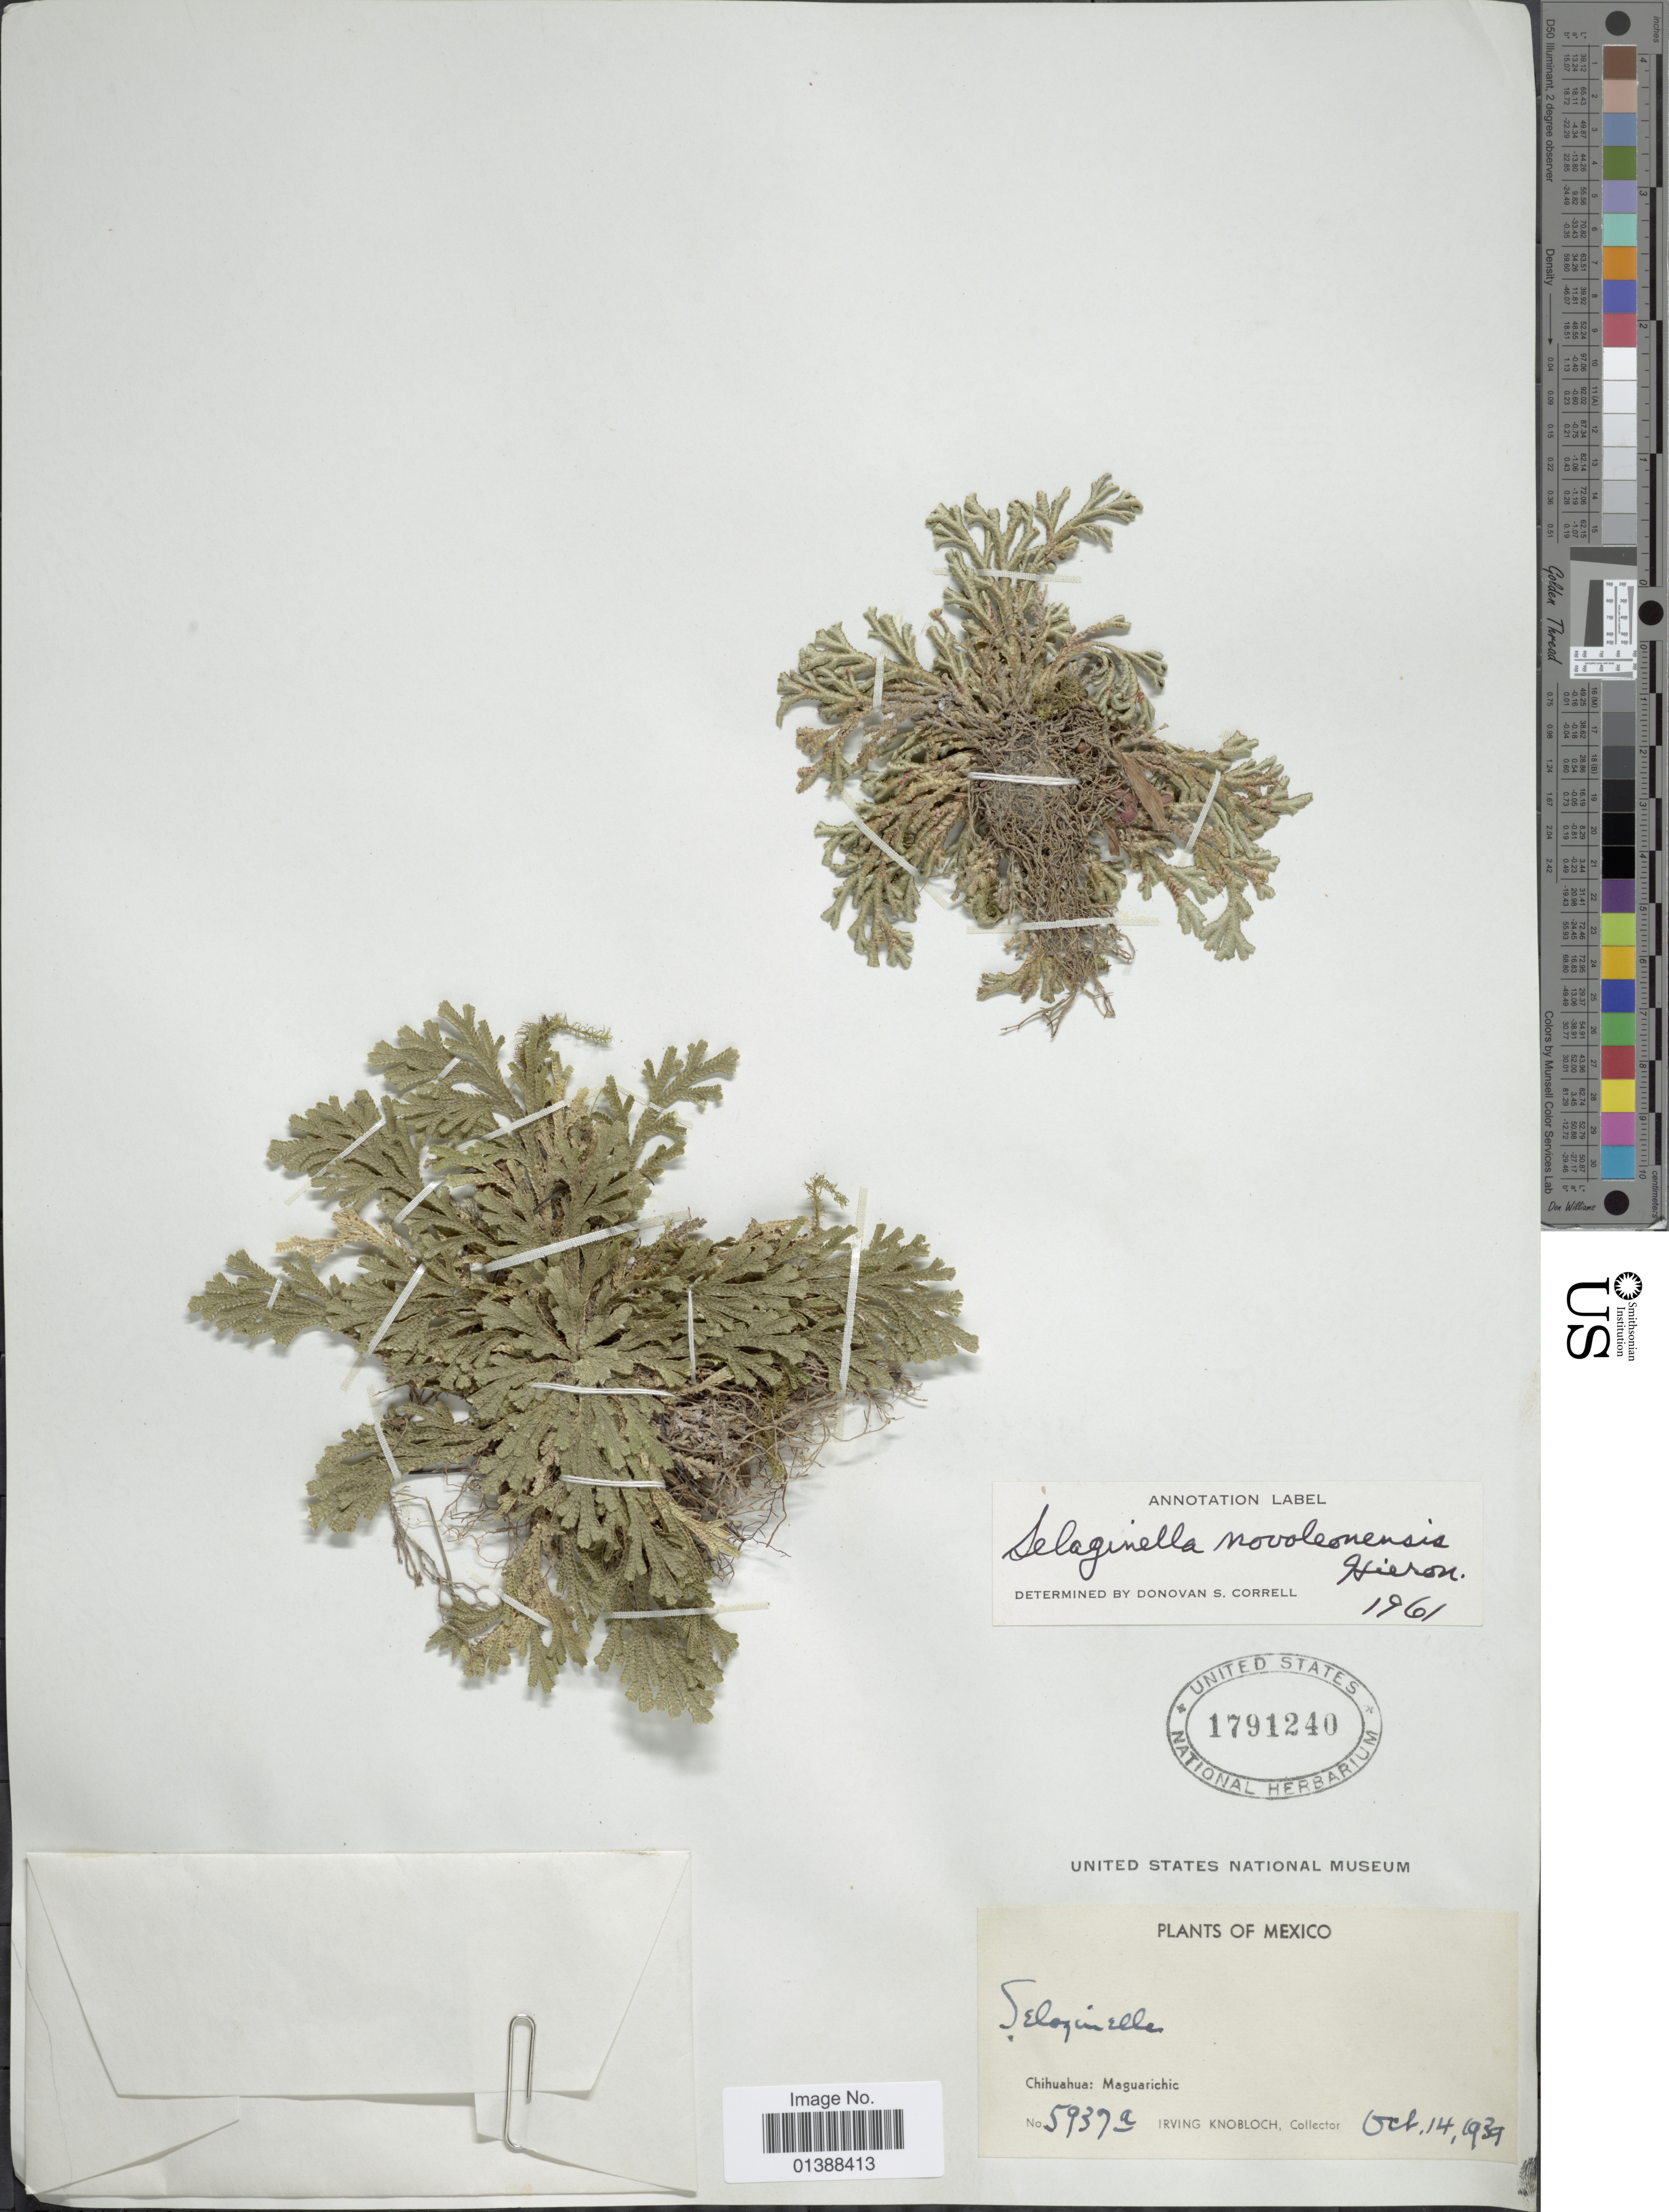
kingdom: Plantae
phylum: Tracheophyta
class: Lycopodiopsida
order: Selaginellales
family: Selaginellaceae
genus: Selaginella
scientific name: Selaginella novoleonensis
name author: Hieron.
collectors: I. W. Knobloch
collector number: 5937a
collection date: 1939-10-14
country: Mexico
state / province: Chihuahua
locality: Maguarichic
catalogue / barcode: US 1791240